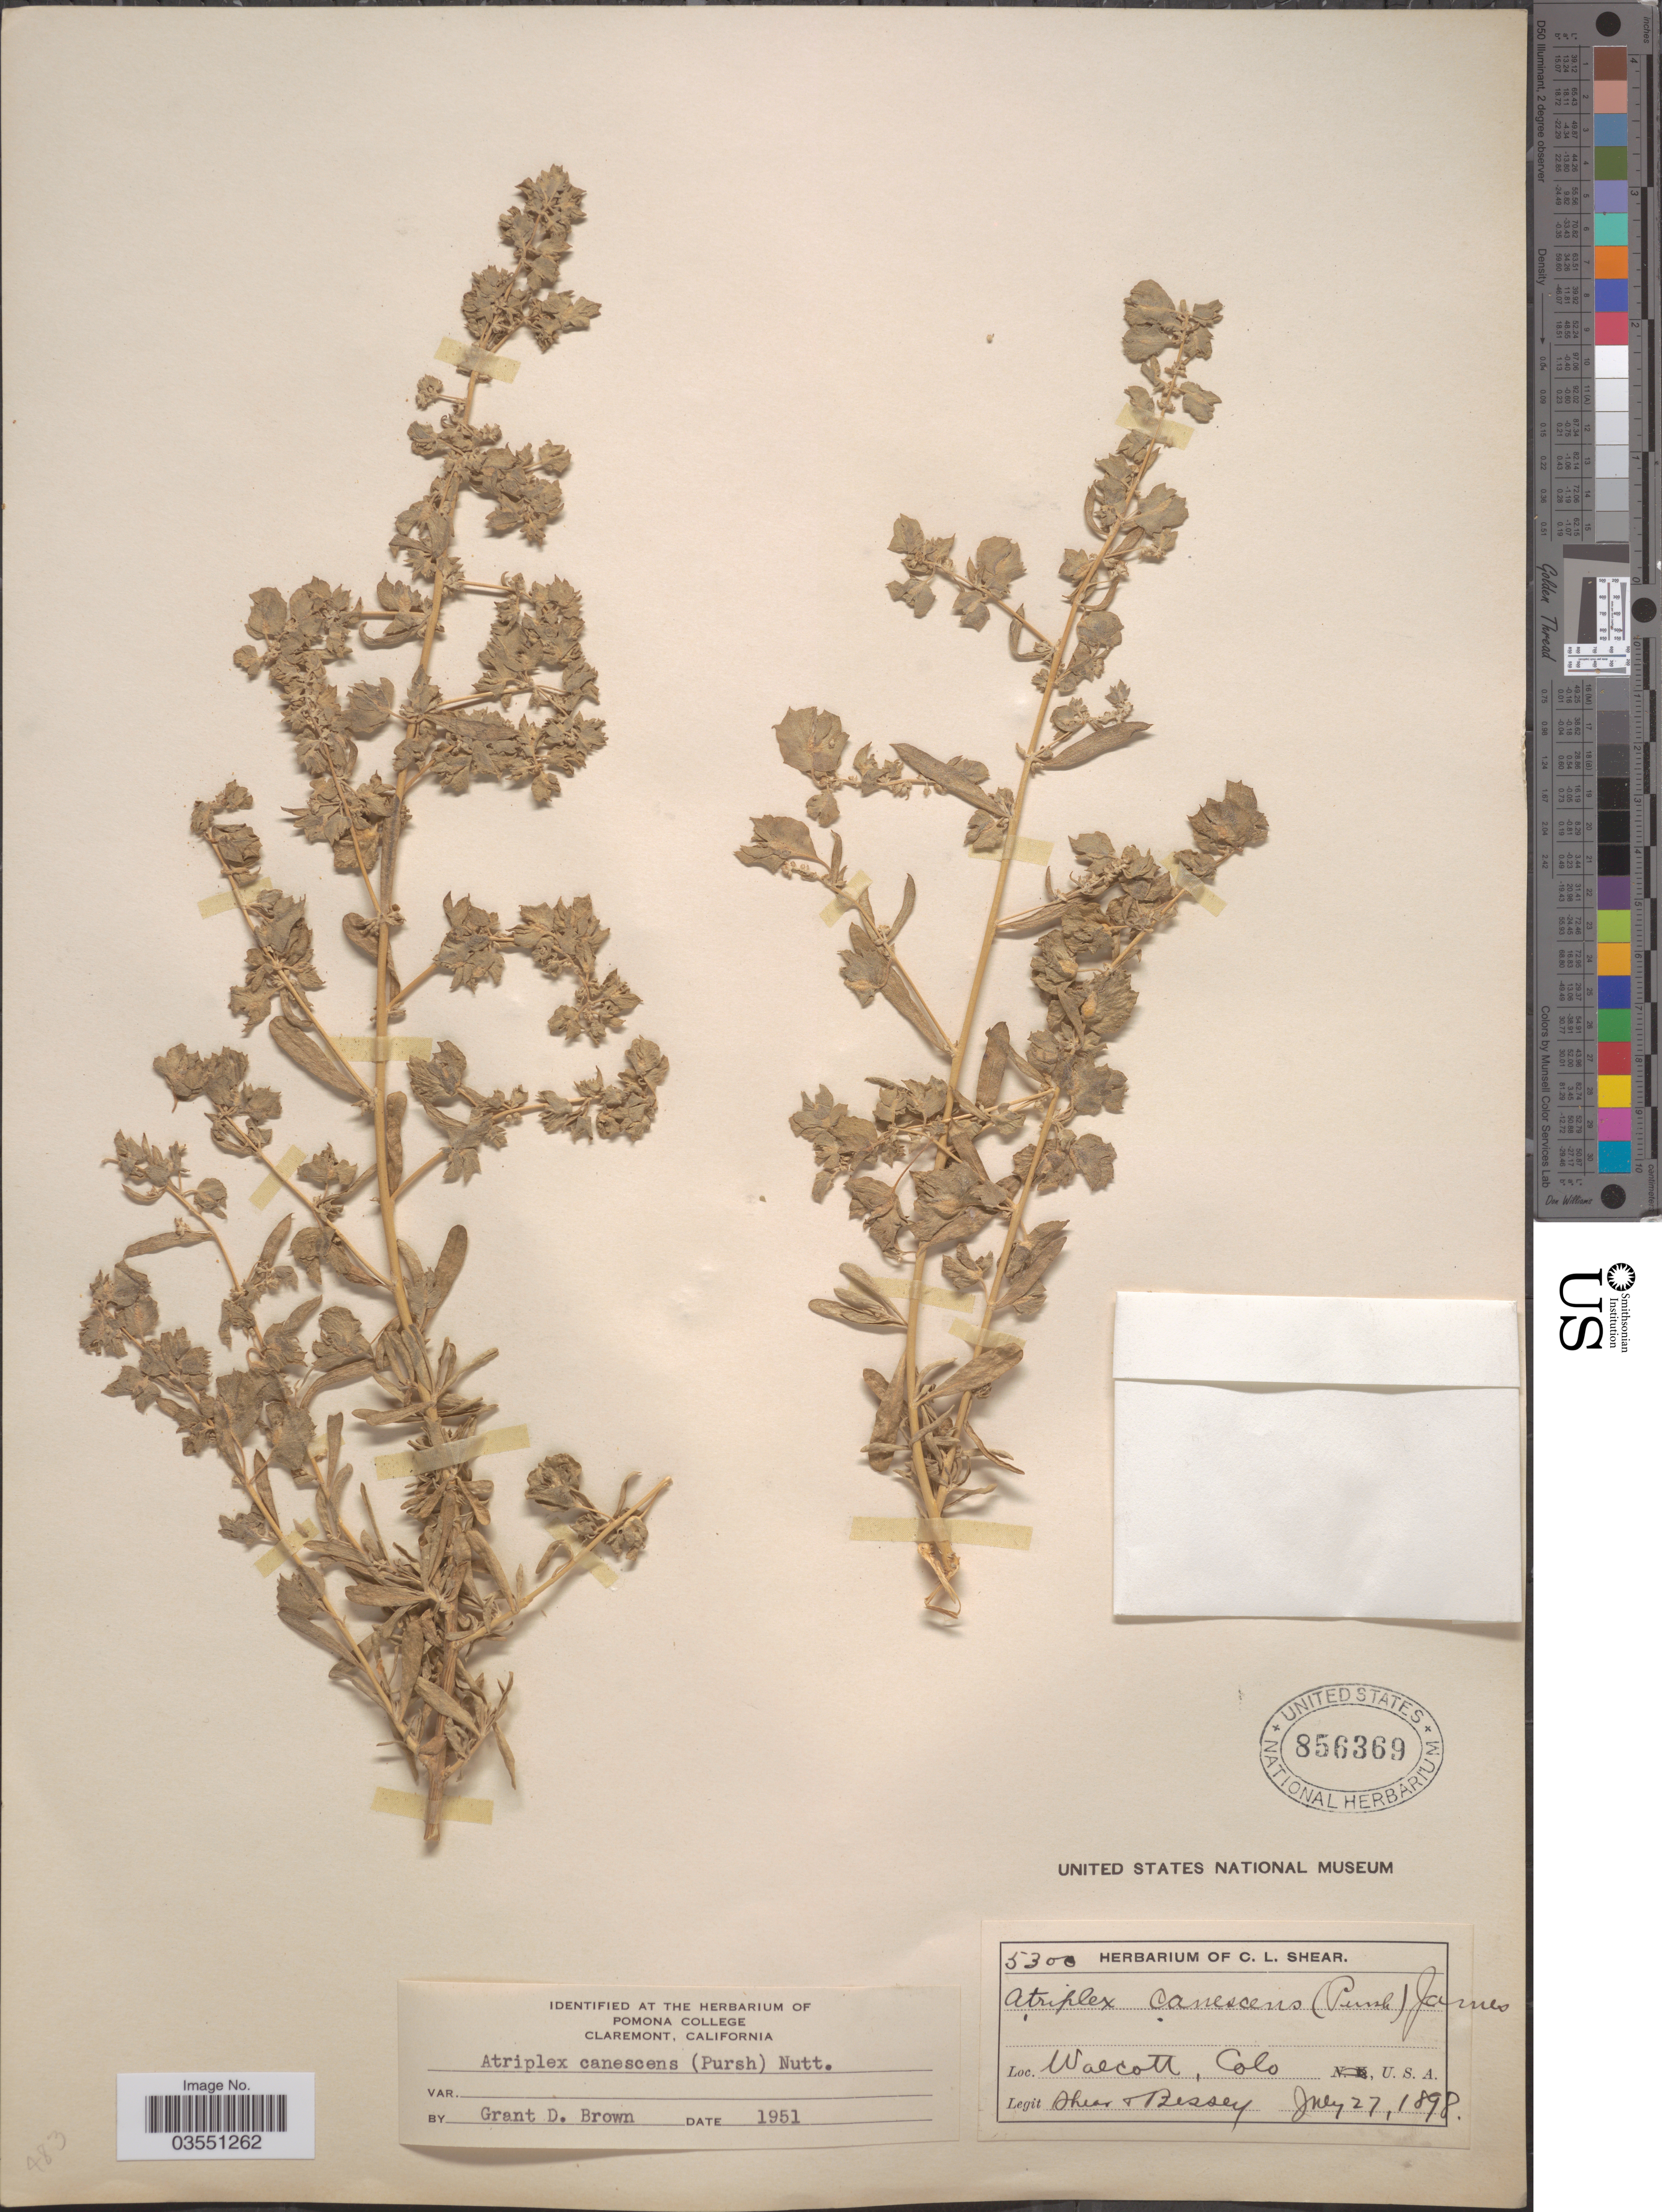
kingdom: Plantae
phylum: Tracheophyta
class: Magnoliopsida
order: Caryophyllales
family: Amaranthaceae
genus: Atriplex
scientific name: Atriplex canescens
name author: (Pursh) Nutt.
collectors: C. L. Shear & -. Bessey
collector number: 5300*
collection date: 1898-07-27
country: United States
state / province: Colorado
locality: Walcott.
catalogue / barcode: US 856369